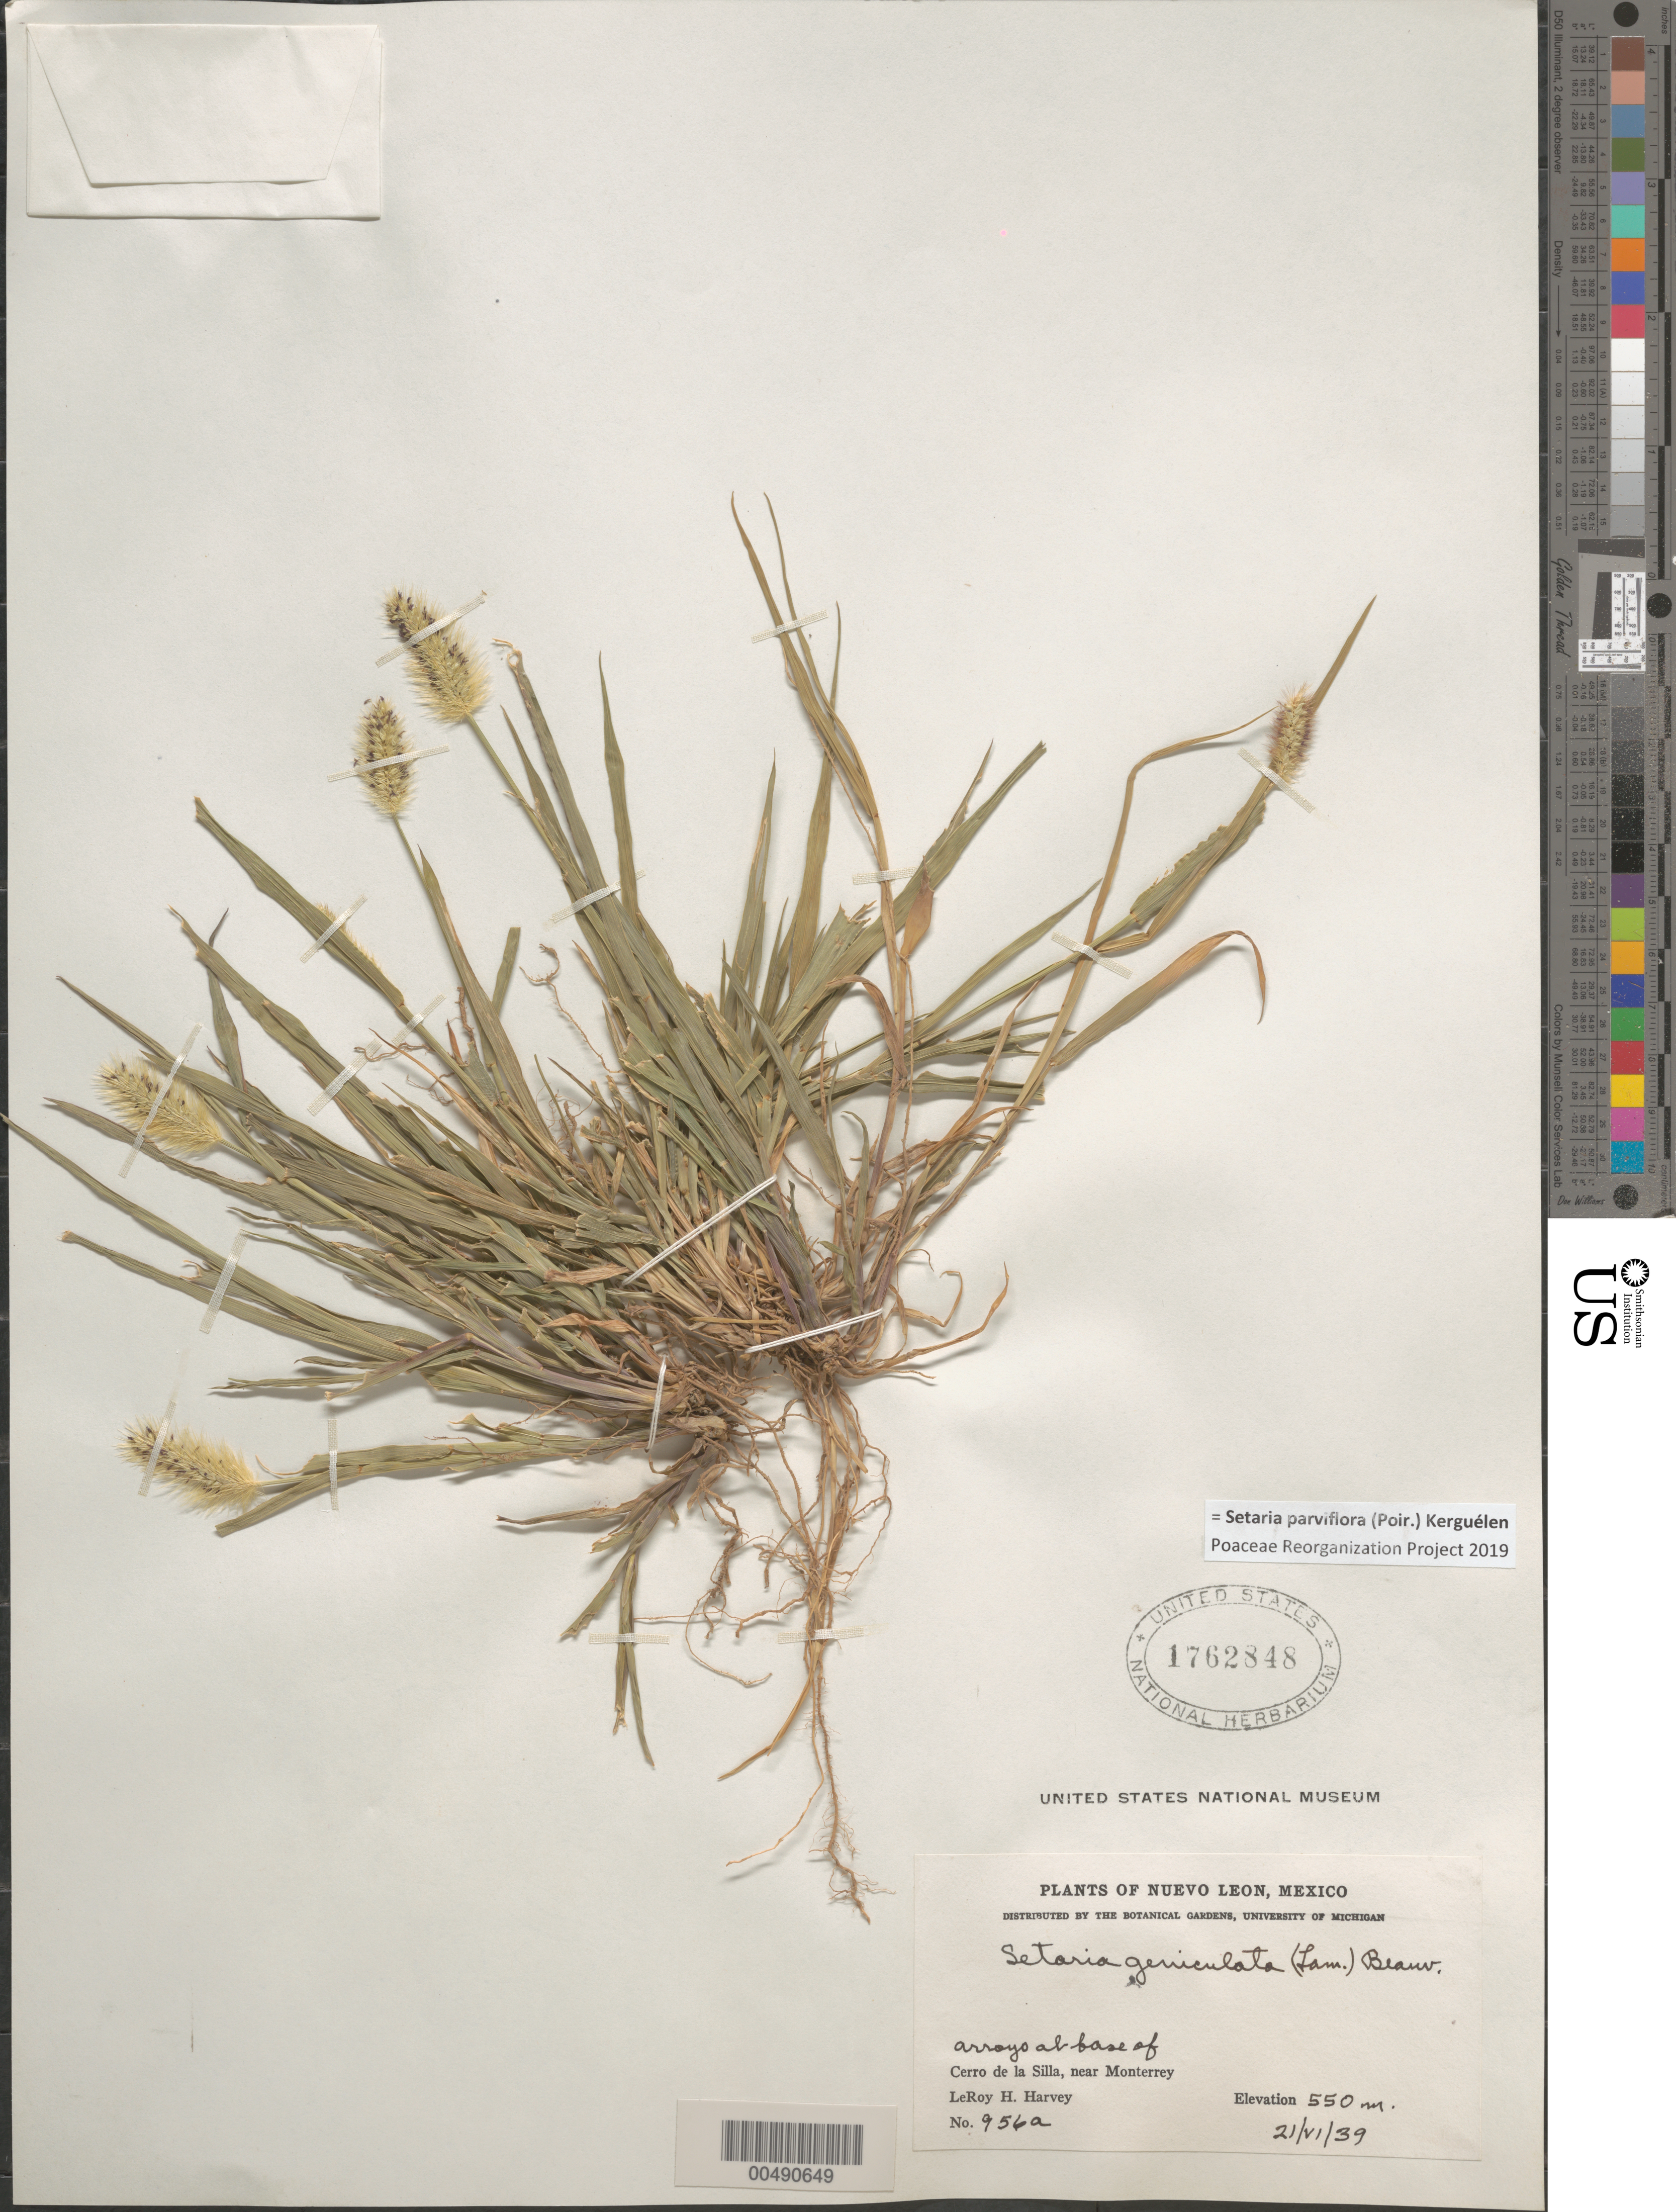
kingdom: Plantae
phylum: Tracheophyta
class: Liliopsida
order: Poales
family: Poaceae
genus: Setaria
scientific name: Setaria parviflora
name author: (Poir.) Kerguélen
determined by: Poaceae Reorganization Project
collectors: L. H. Harvey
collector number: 956a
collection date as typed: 21 Jun 1939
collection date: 1939-06-21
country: Mexico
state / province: Nuevo León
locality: Base of Cerro de la Silla, near Monterrey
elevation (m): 550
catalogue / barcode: US 1762848